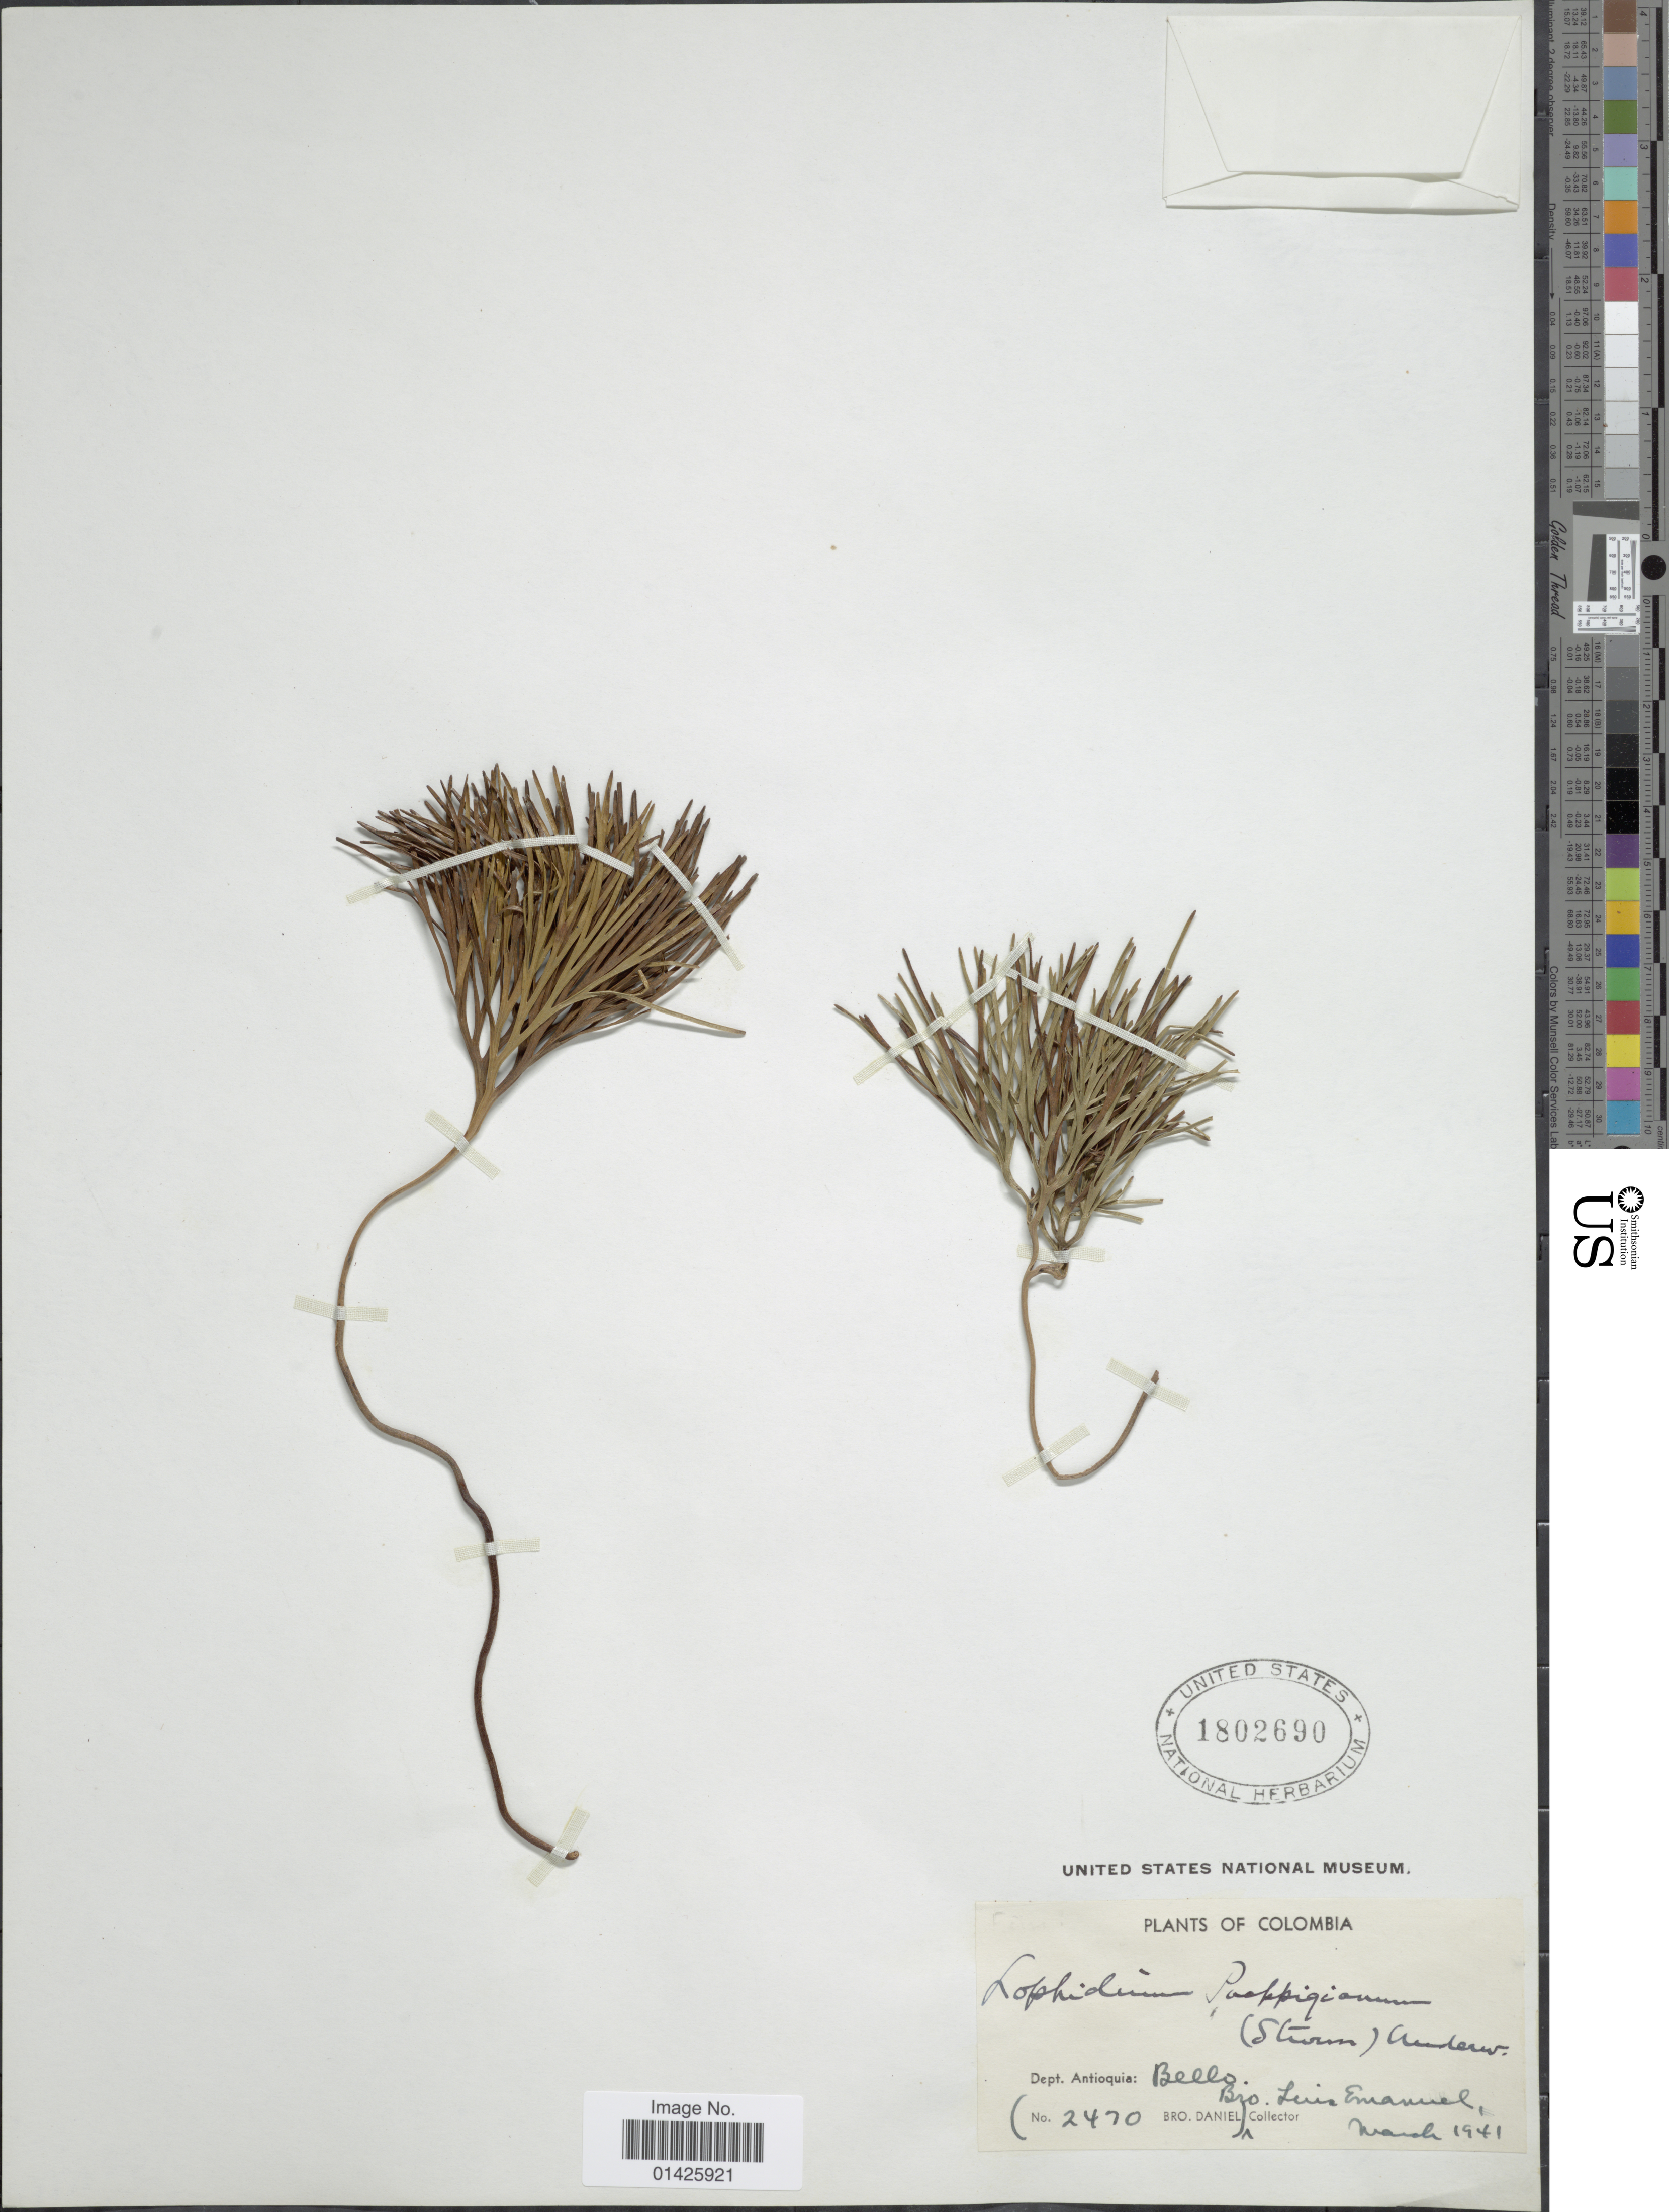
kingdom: Plantae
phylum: Tracheophyta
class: Polypodiopsida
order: Schizaeales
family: Schizaeaceae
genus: Schizaea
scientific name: Schizaea poeppigiana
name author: J.W. Sturm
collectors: L. Emanuel & Bro. Daniel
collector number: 2470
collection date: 1941-03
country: Colombia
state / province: Antioquia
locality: Bello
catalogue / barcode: US 1802690